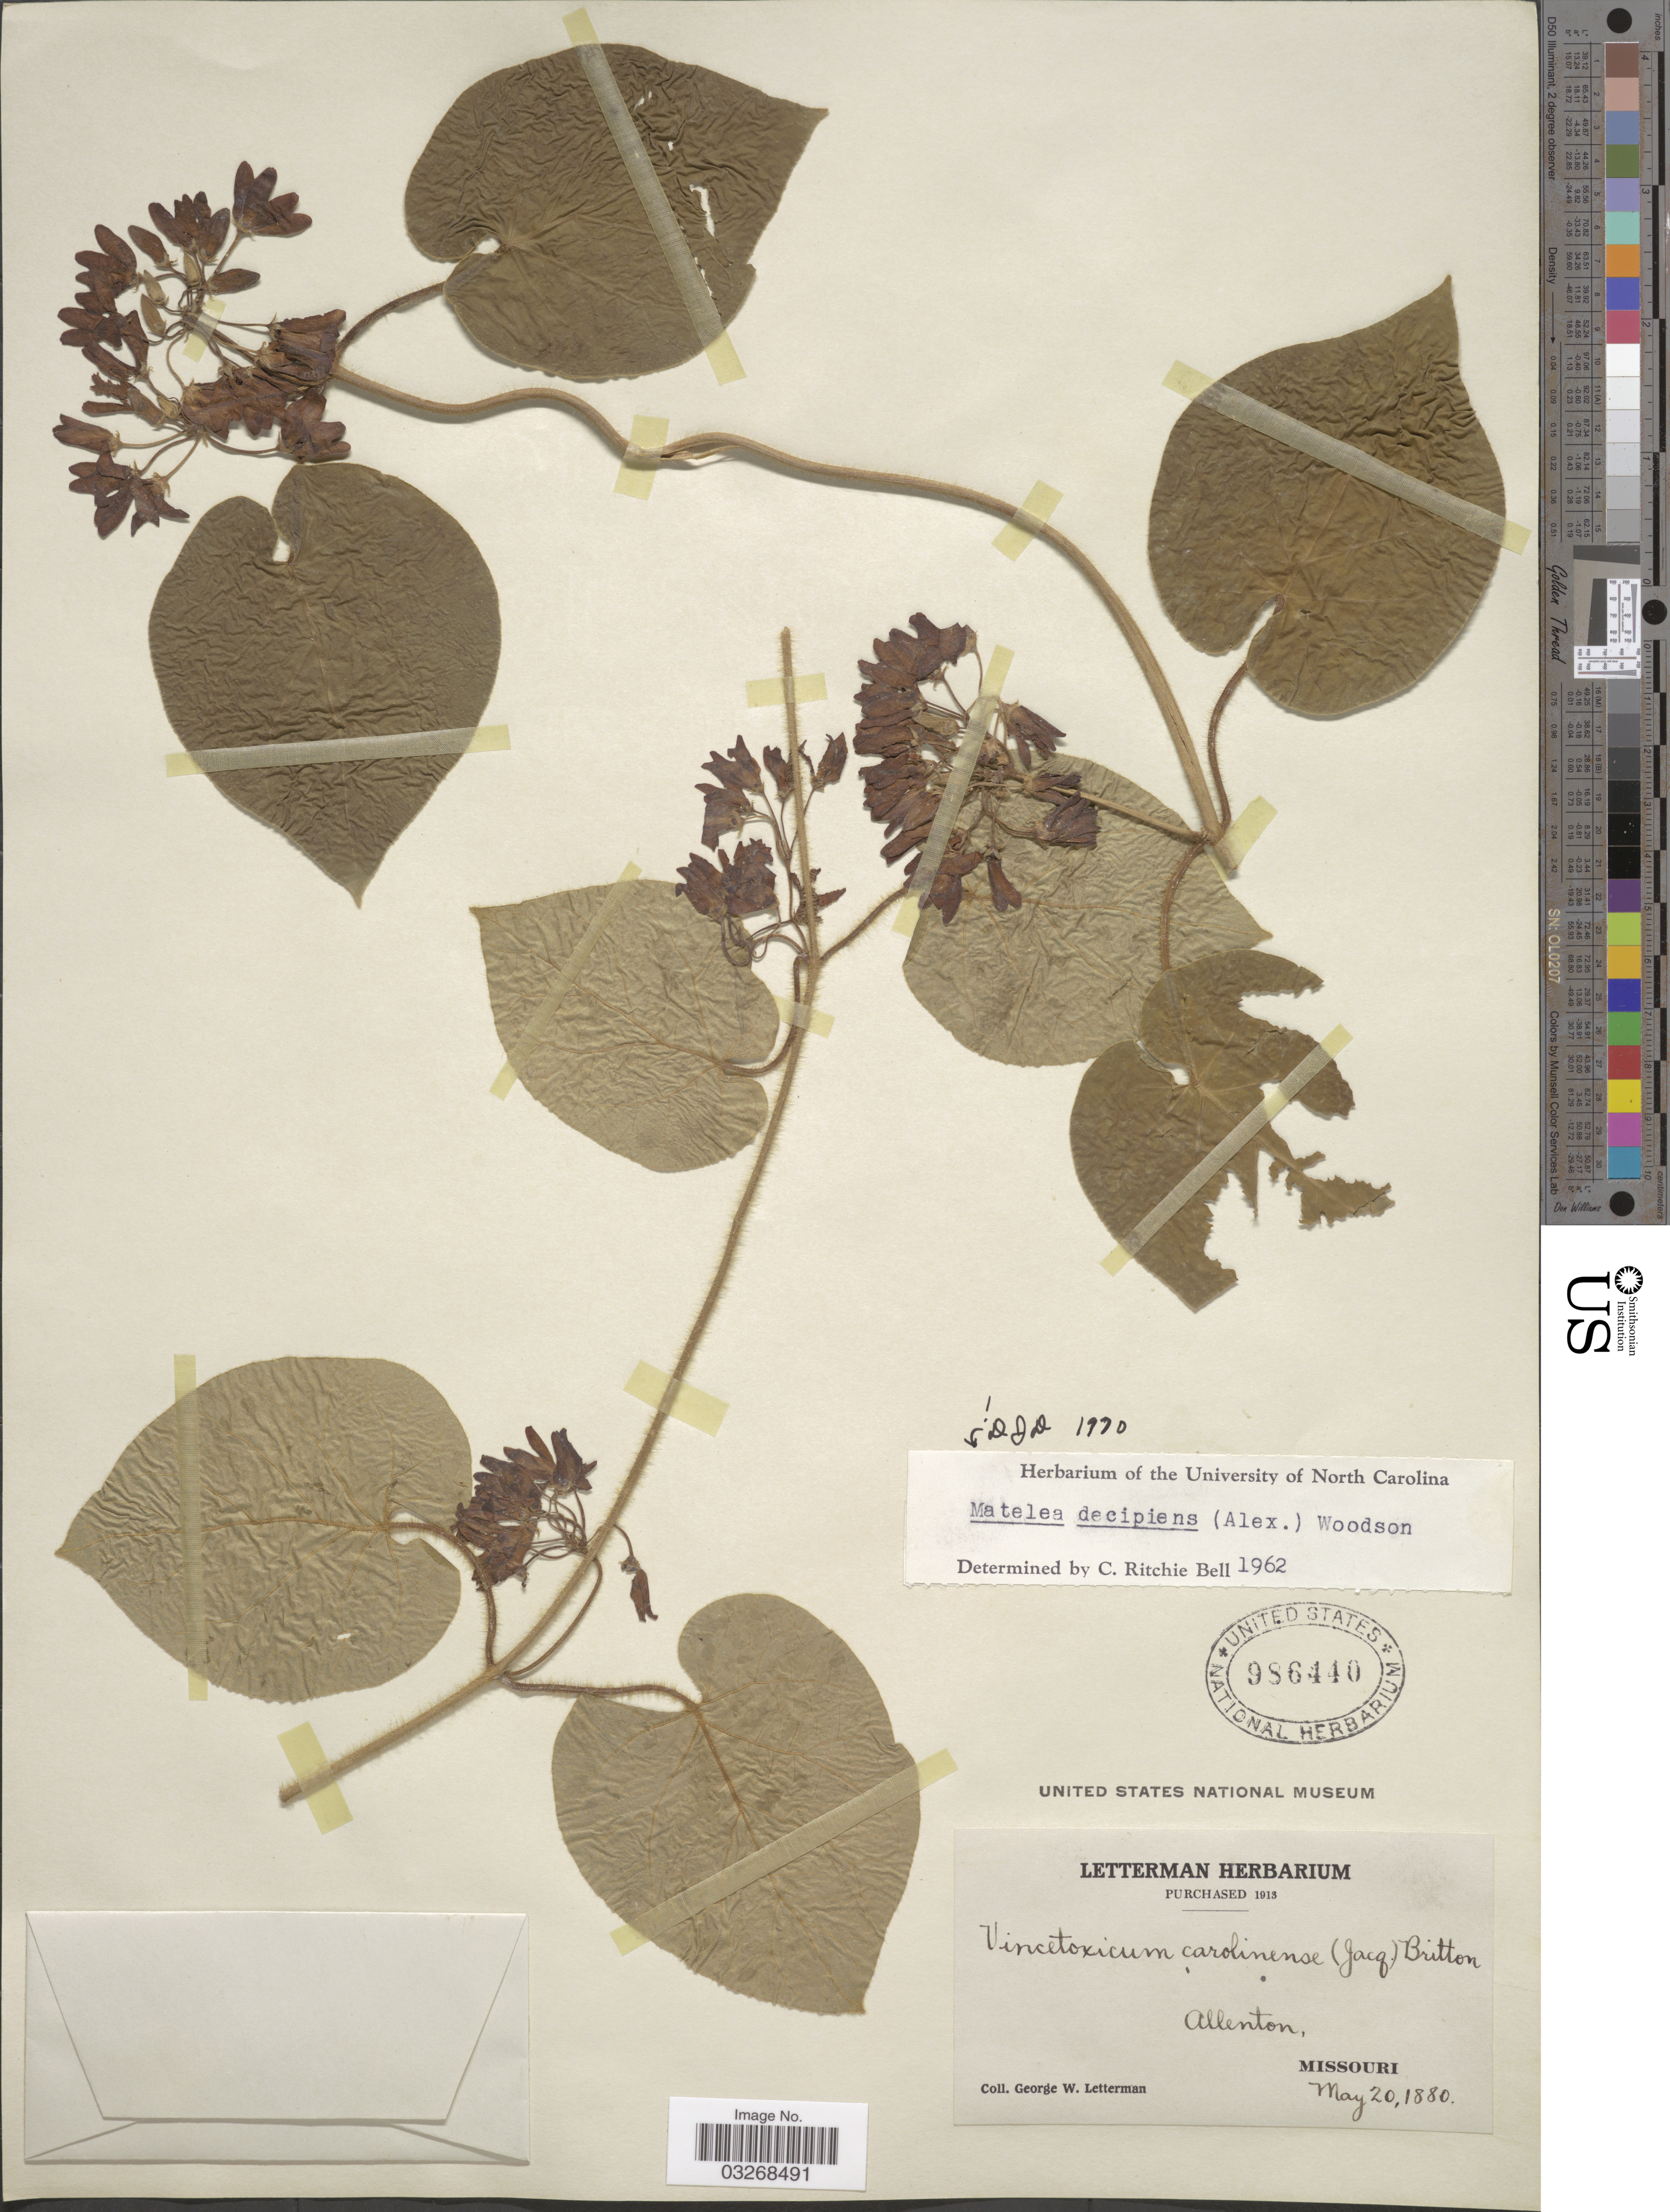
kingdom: Plantae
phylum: Tracheophyta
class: Magnoliopsida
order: Gentianales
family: Apocynaceae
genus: Matelea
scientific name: Matelea decipiens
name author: (Alexander) Woodson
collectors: G. W. Letterman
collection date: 1880-05-20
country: United States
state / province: Missouri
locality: Allenton.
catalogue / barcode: US 986440